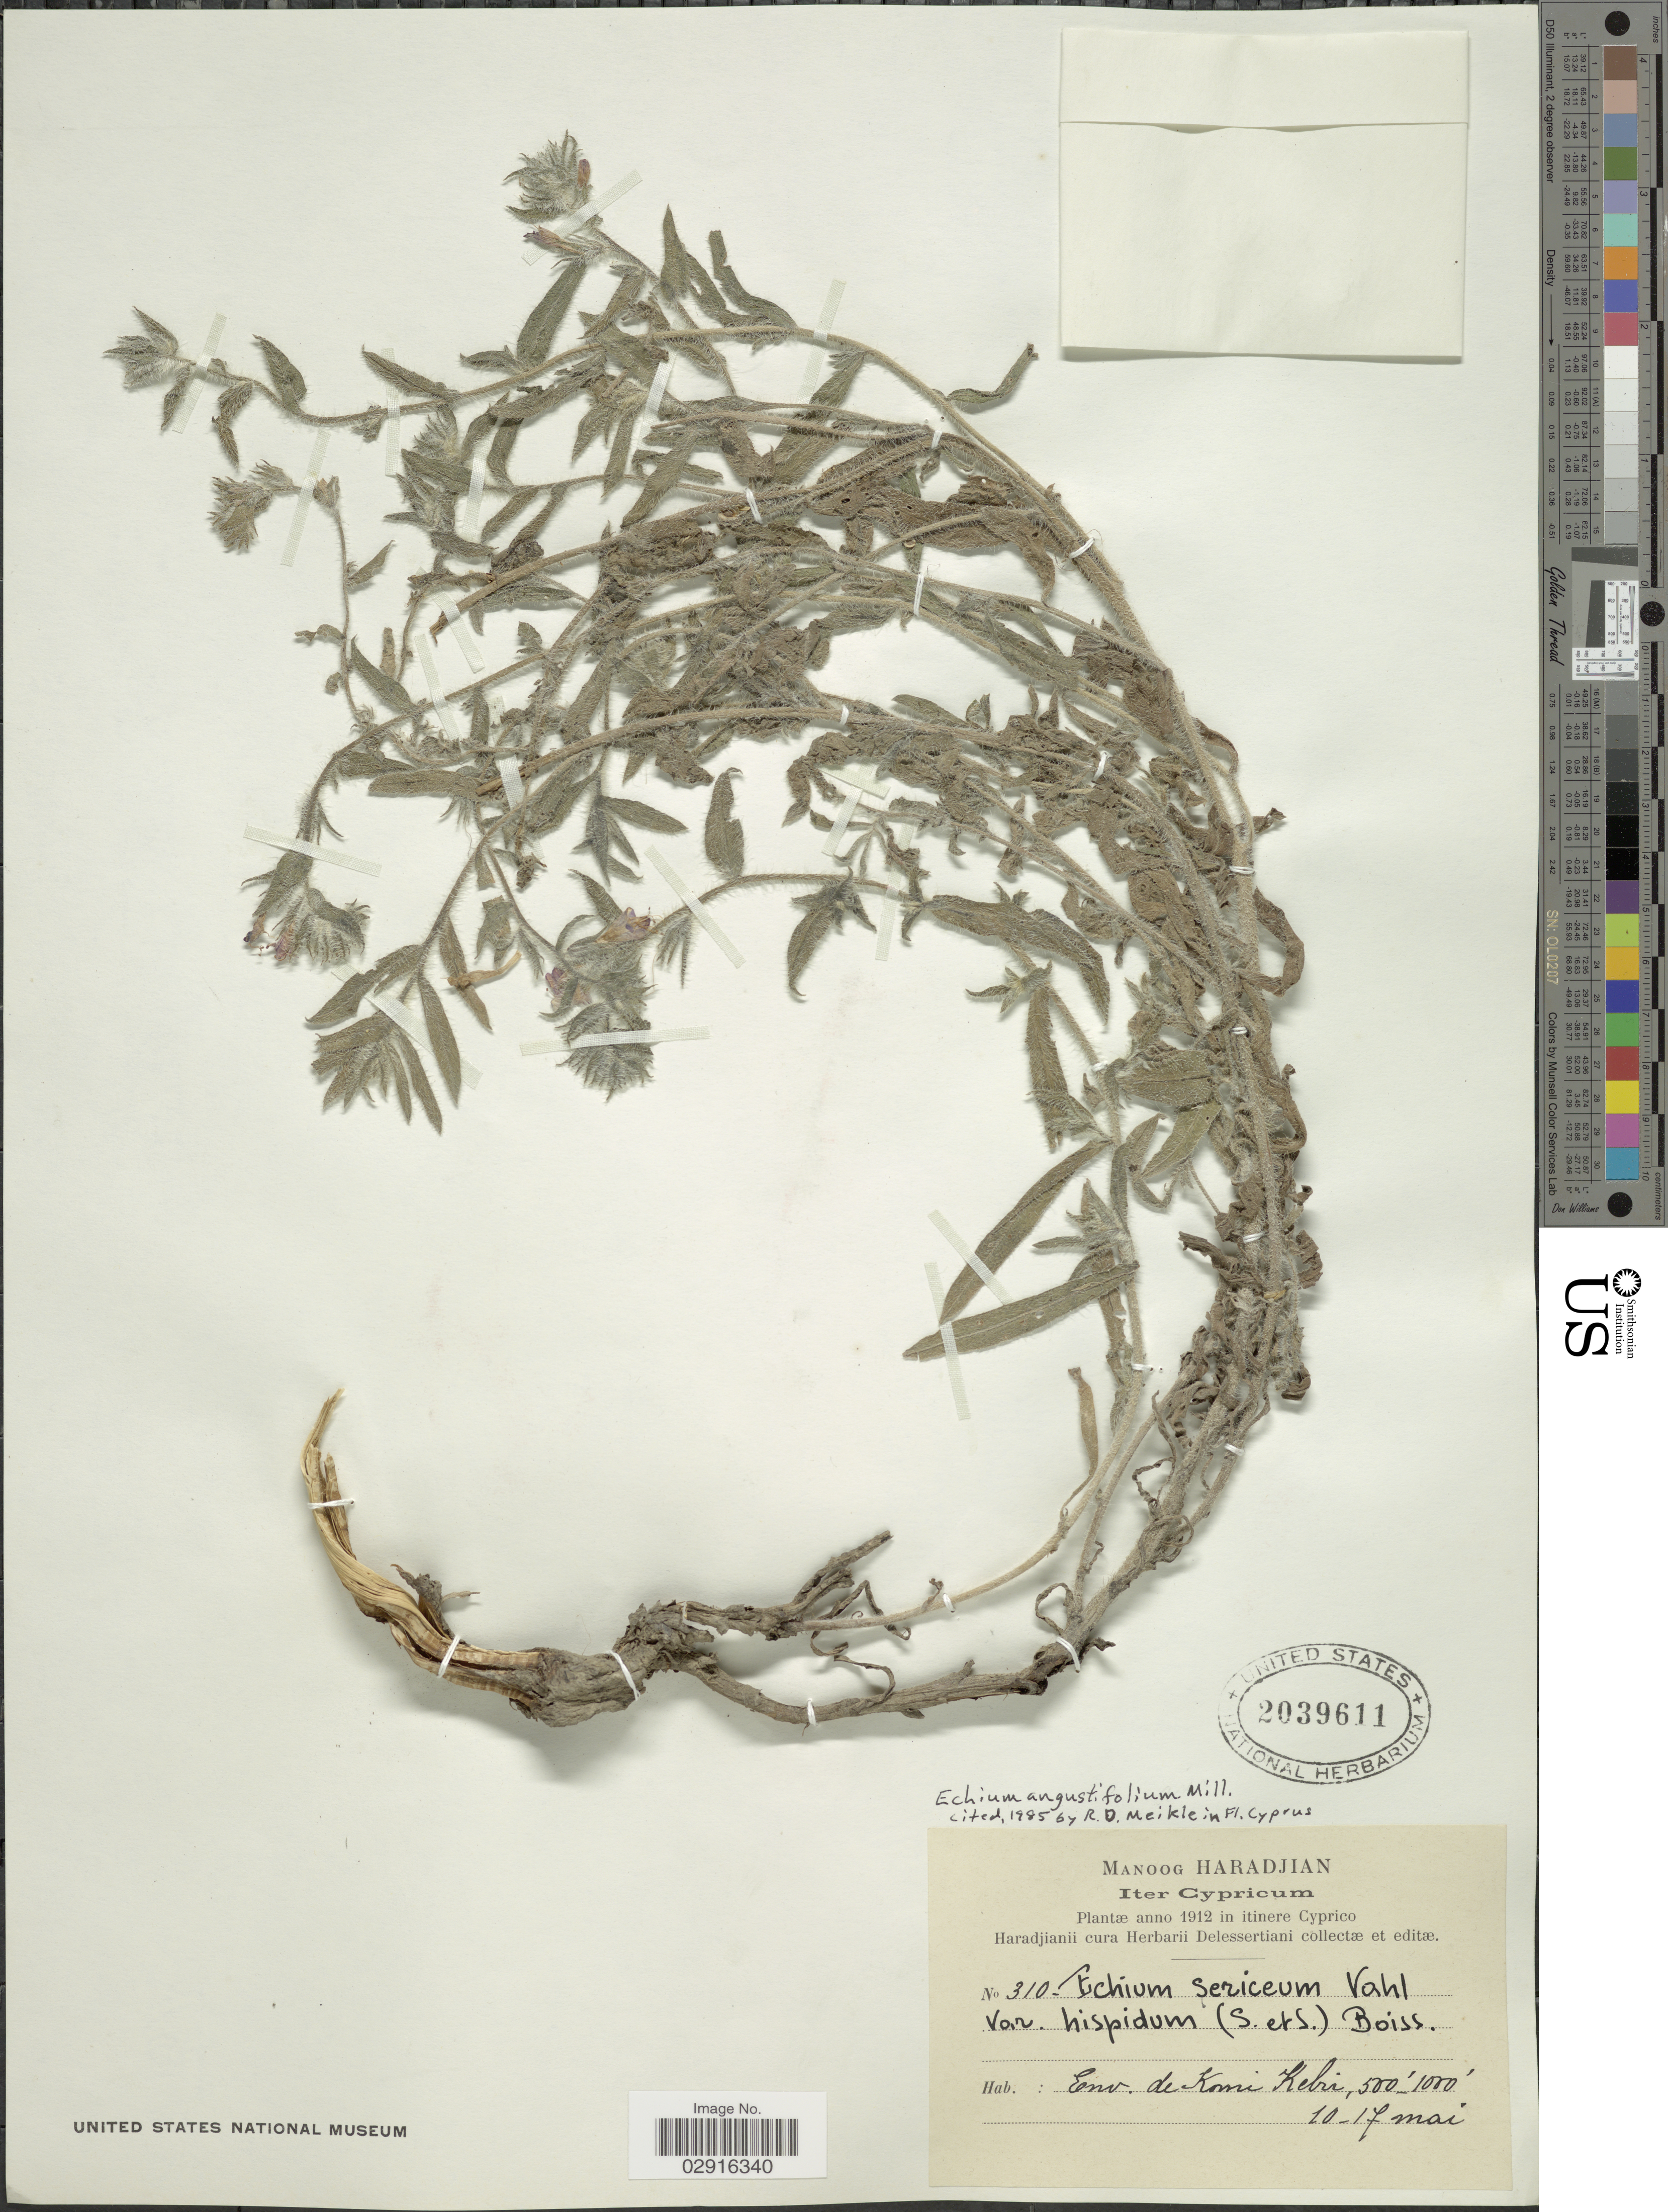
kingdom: Plantae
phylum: Tracheophyta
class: Magnoliopsida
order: Boraginales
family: Boraginaceae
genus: Echium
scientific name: Echium angustifolium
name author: Mill.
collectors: M. Haradjian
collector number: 310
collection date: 1912-05-10/1912-05-17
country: Cyprus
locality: Env. de Komi Kebi.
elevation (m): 152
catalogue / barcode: US 2039611